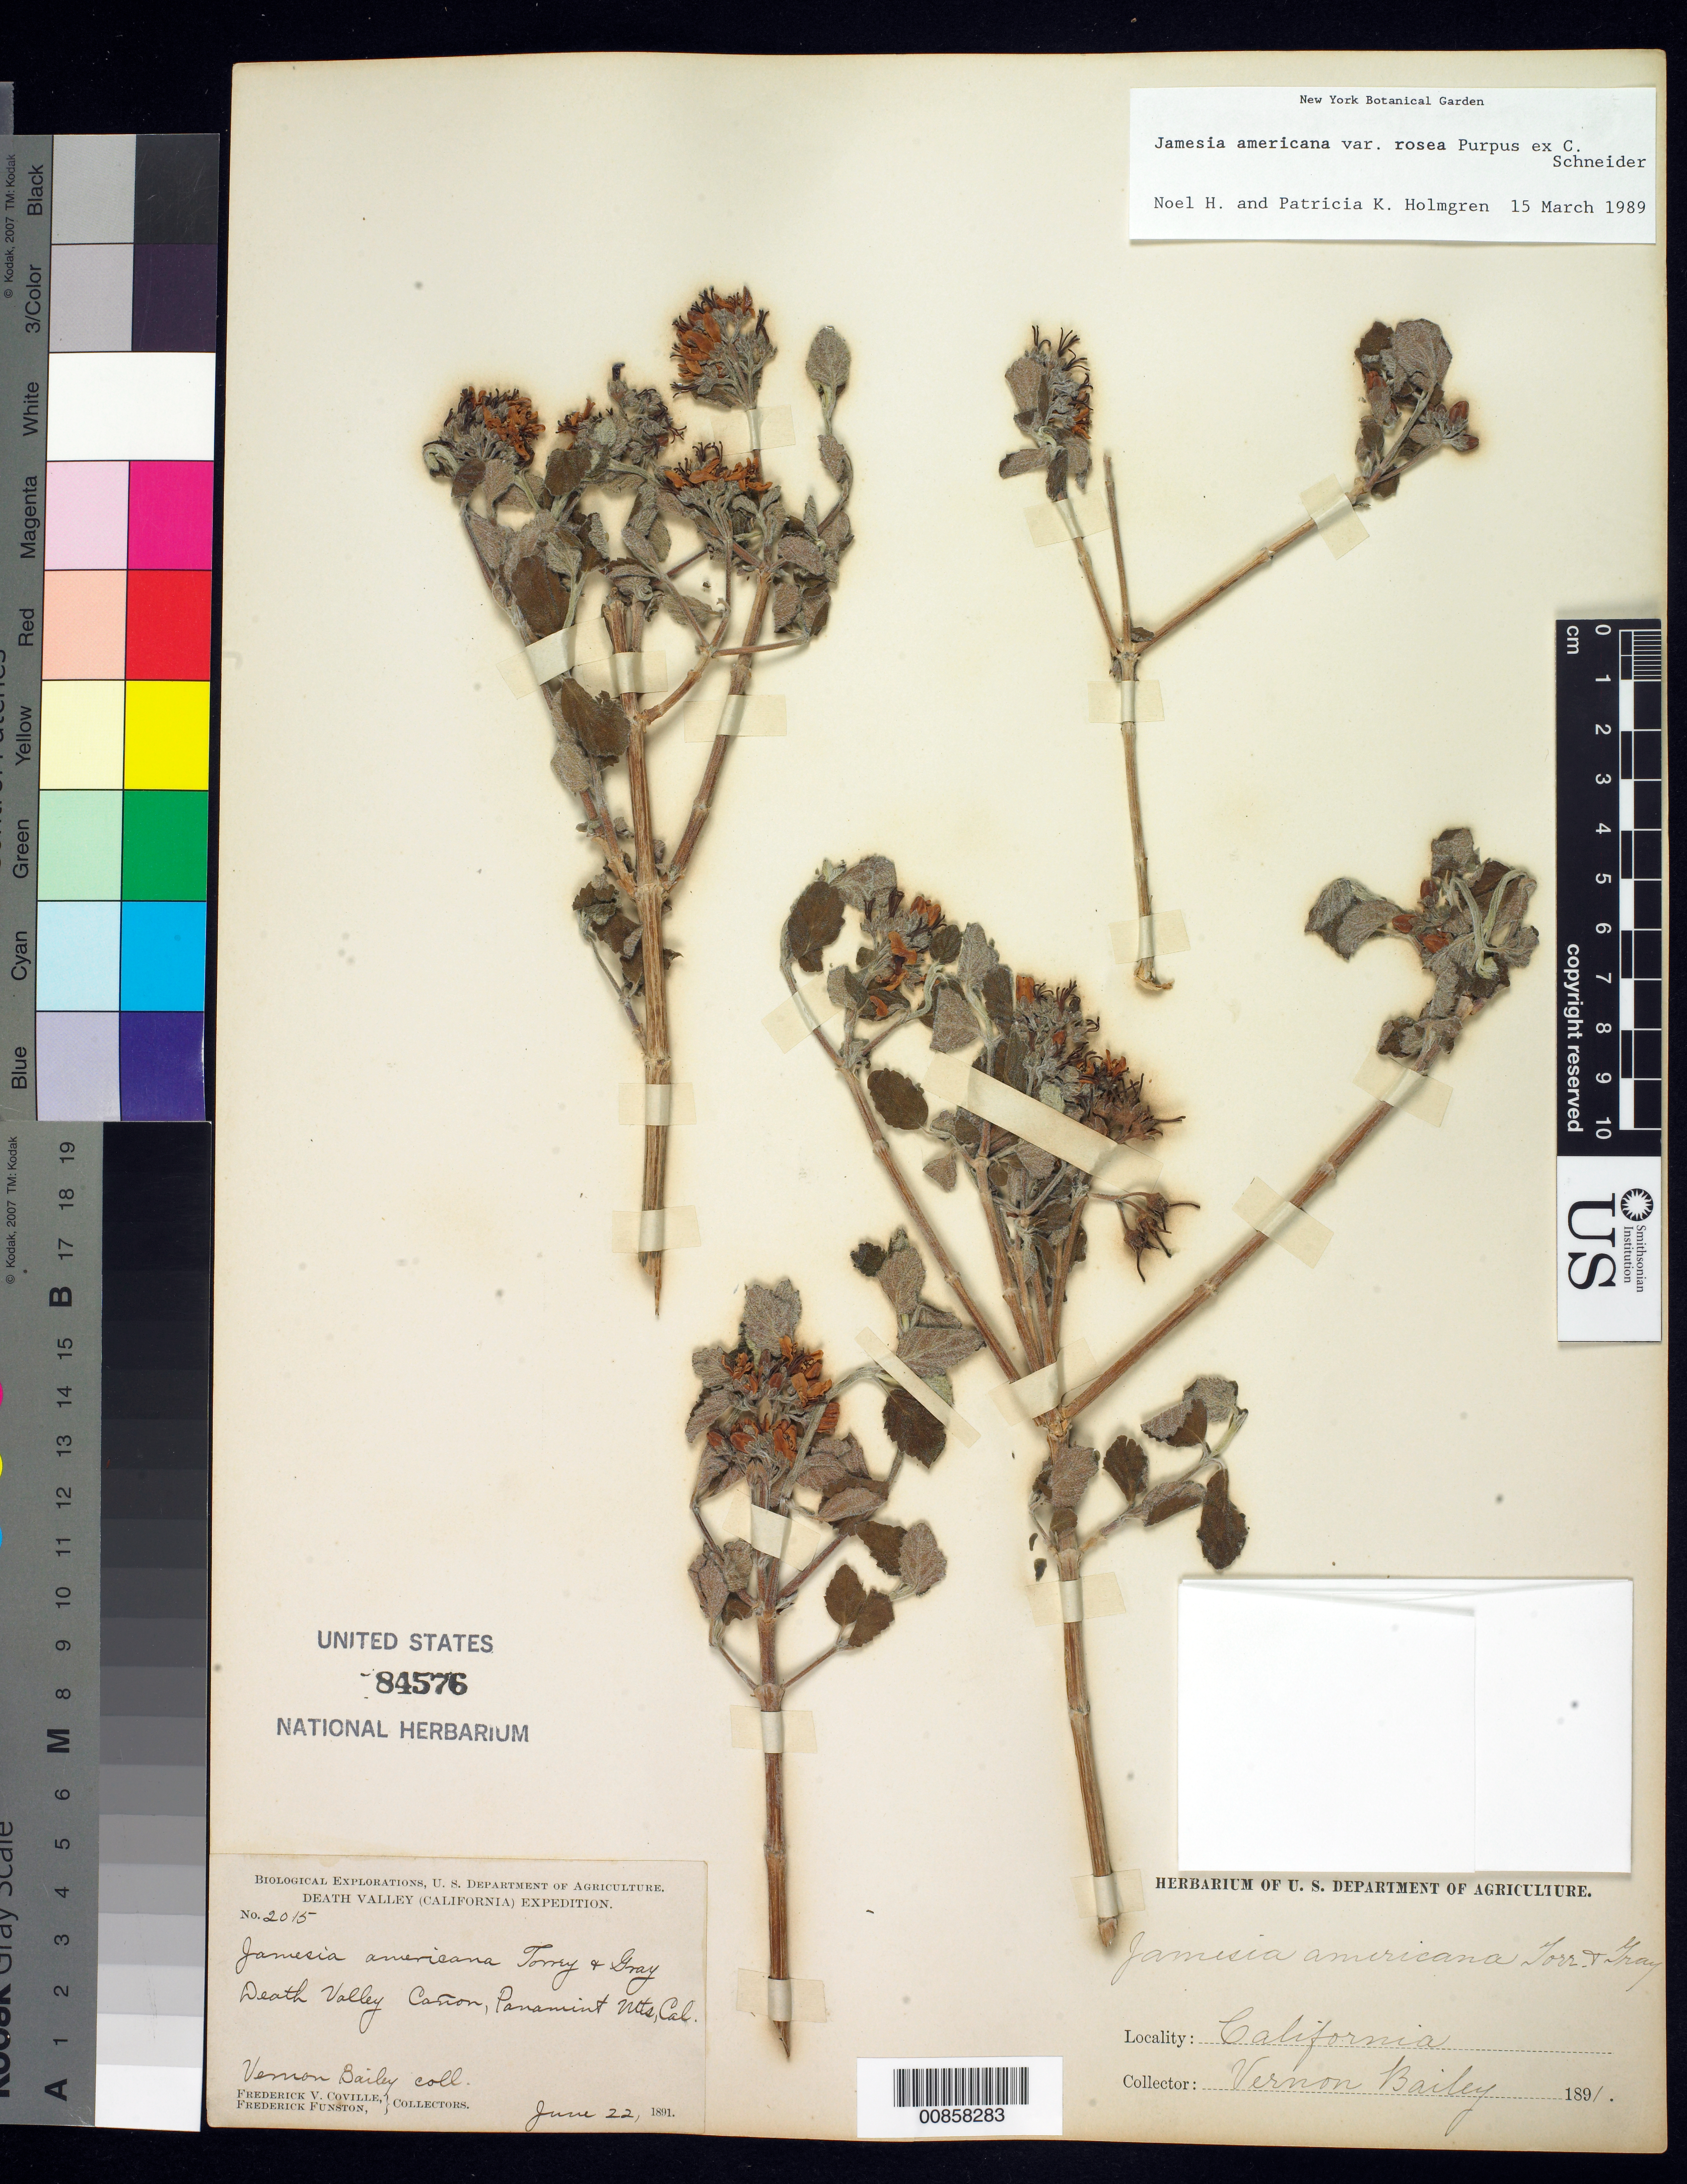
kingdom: Plantae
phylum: Tracheophyta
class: Magnoliopsida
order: Cornales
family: Hydrangeaceae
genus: Jamesia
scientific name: Jamesia americana subsp. rosea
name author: (Purpus) C.K. Schneid.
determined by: Holmgren, --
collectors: V. O. Bailey, F. Funston & F. V. Coville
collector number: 2015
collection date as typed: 22 Jun 1891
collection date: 1891-06-22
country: United States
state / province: California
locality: Death Valley Canyon, Panamint Mts.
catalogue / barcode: US 84576